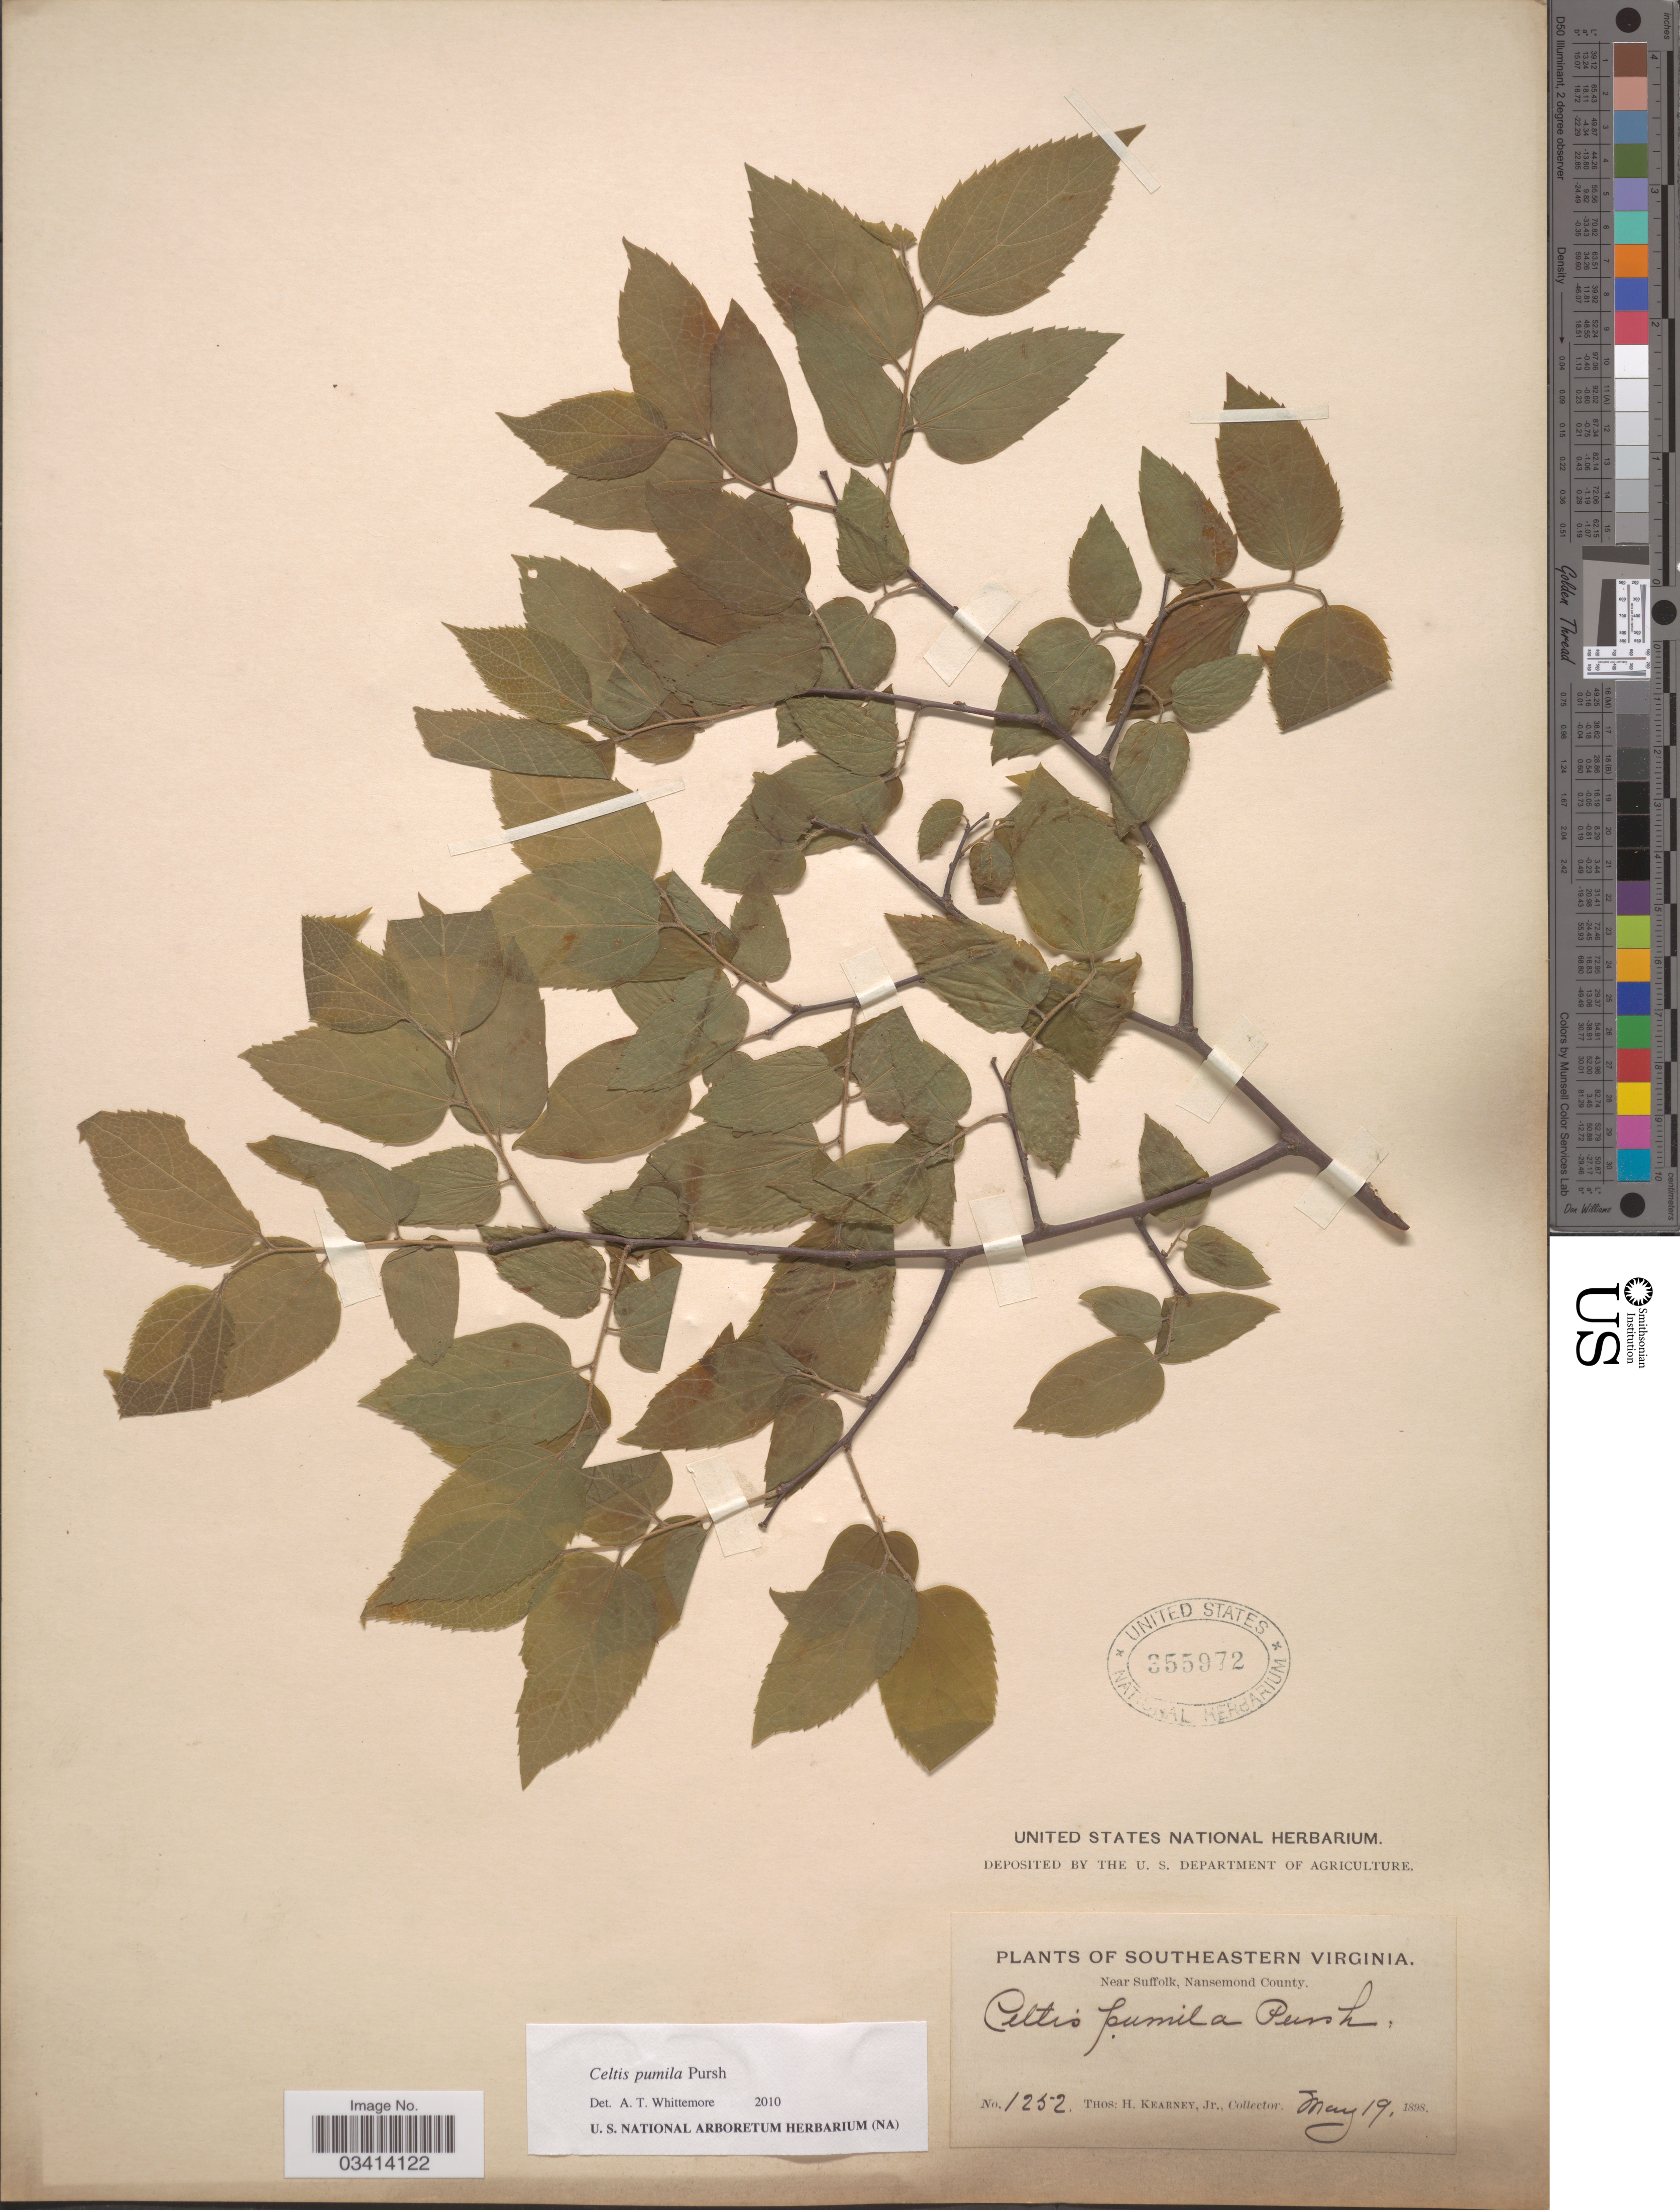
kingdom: Plantae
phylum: Tracheophyta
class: Magnoliopsida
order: Rosales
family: Cannabaceae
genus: Celtis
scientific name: Celtis pumila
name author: Pursh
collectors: T. H. Kearney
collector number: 1252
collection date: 1898-05-19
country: United States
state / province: Virginia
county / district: City of Suffolk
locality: Southeastern Virginia. Near Suffolk, Nansemond County.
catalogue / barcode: US 355972